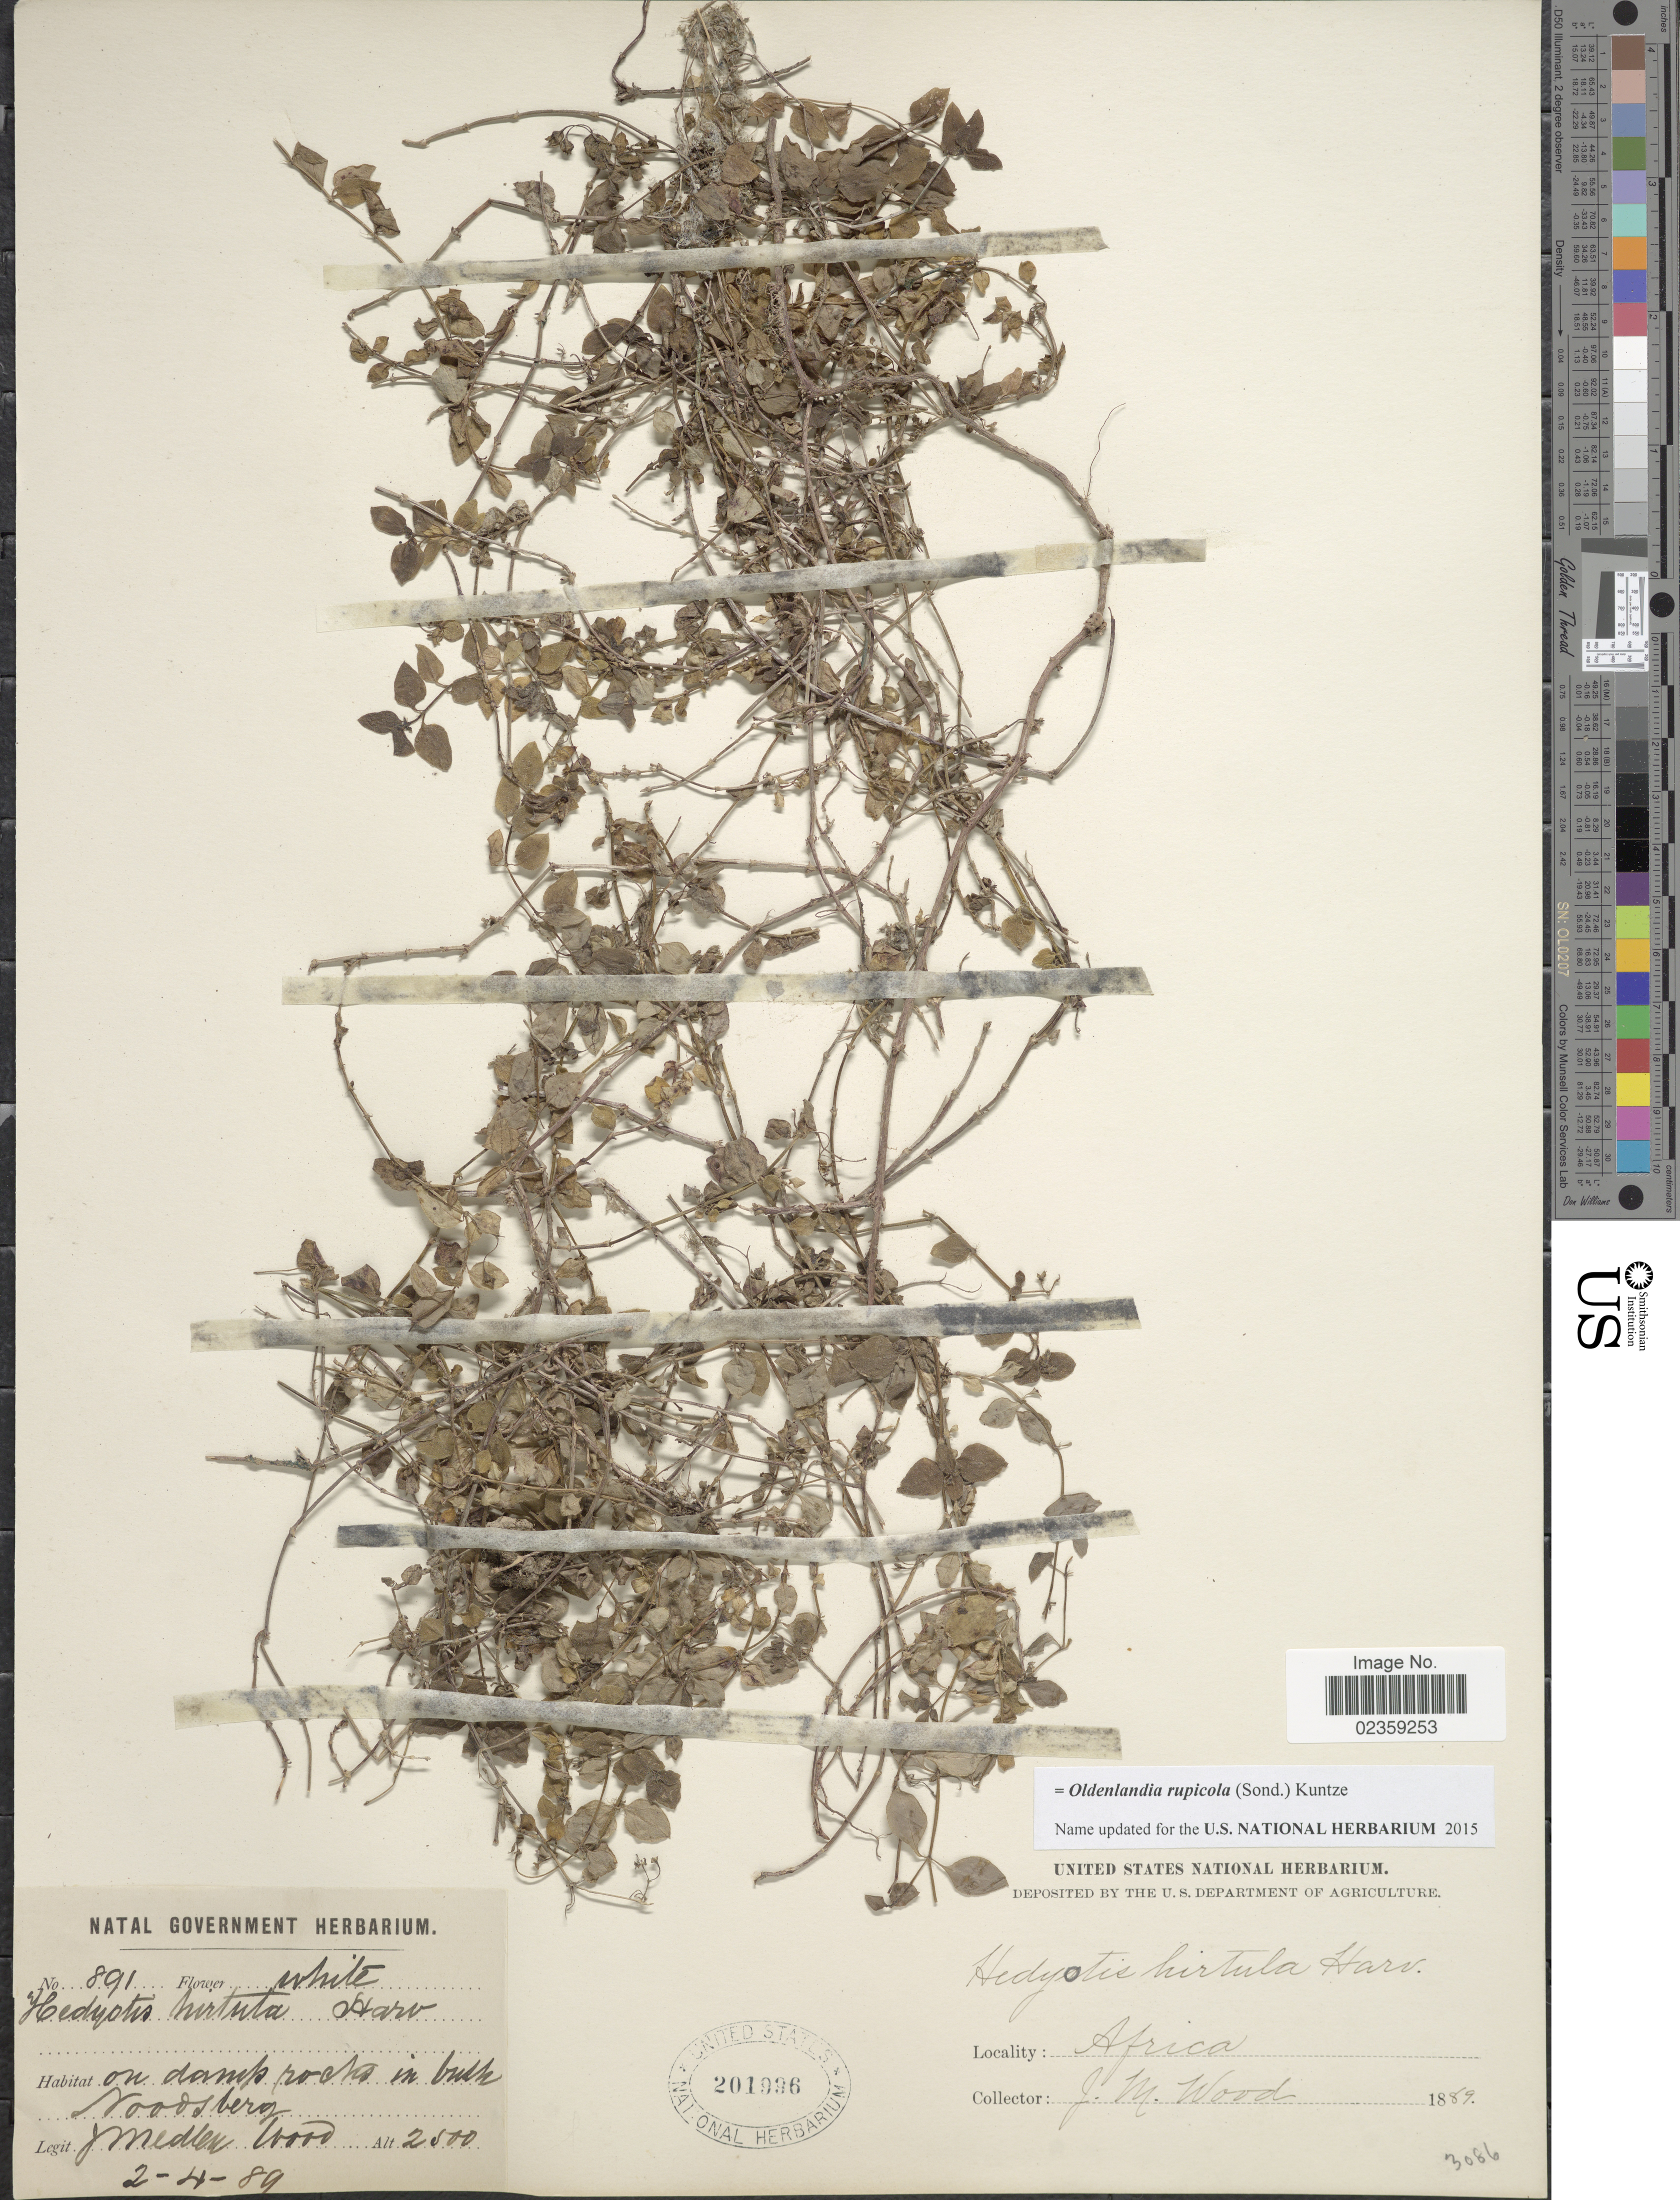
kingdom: Plantae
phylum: Tracheophyta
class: Magnoliopsida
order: Gentianales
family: Rubiaceae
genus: Oldenlandia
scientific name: Oldenlandia rupicola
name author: (Sond.) Kuntze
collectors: J. Medley Wood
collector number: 891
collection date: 1889-04-02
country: South Africa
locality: On damp rocks in bulk, Noodsberg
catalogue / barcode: US 201996